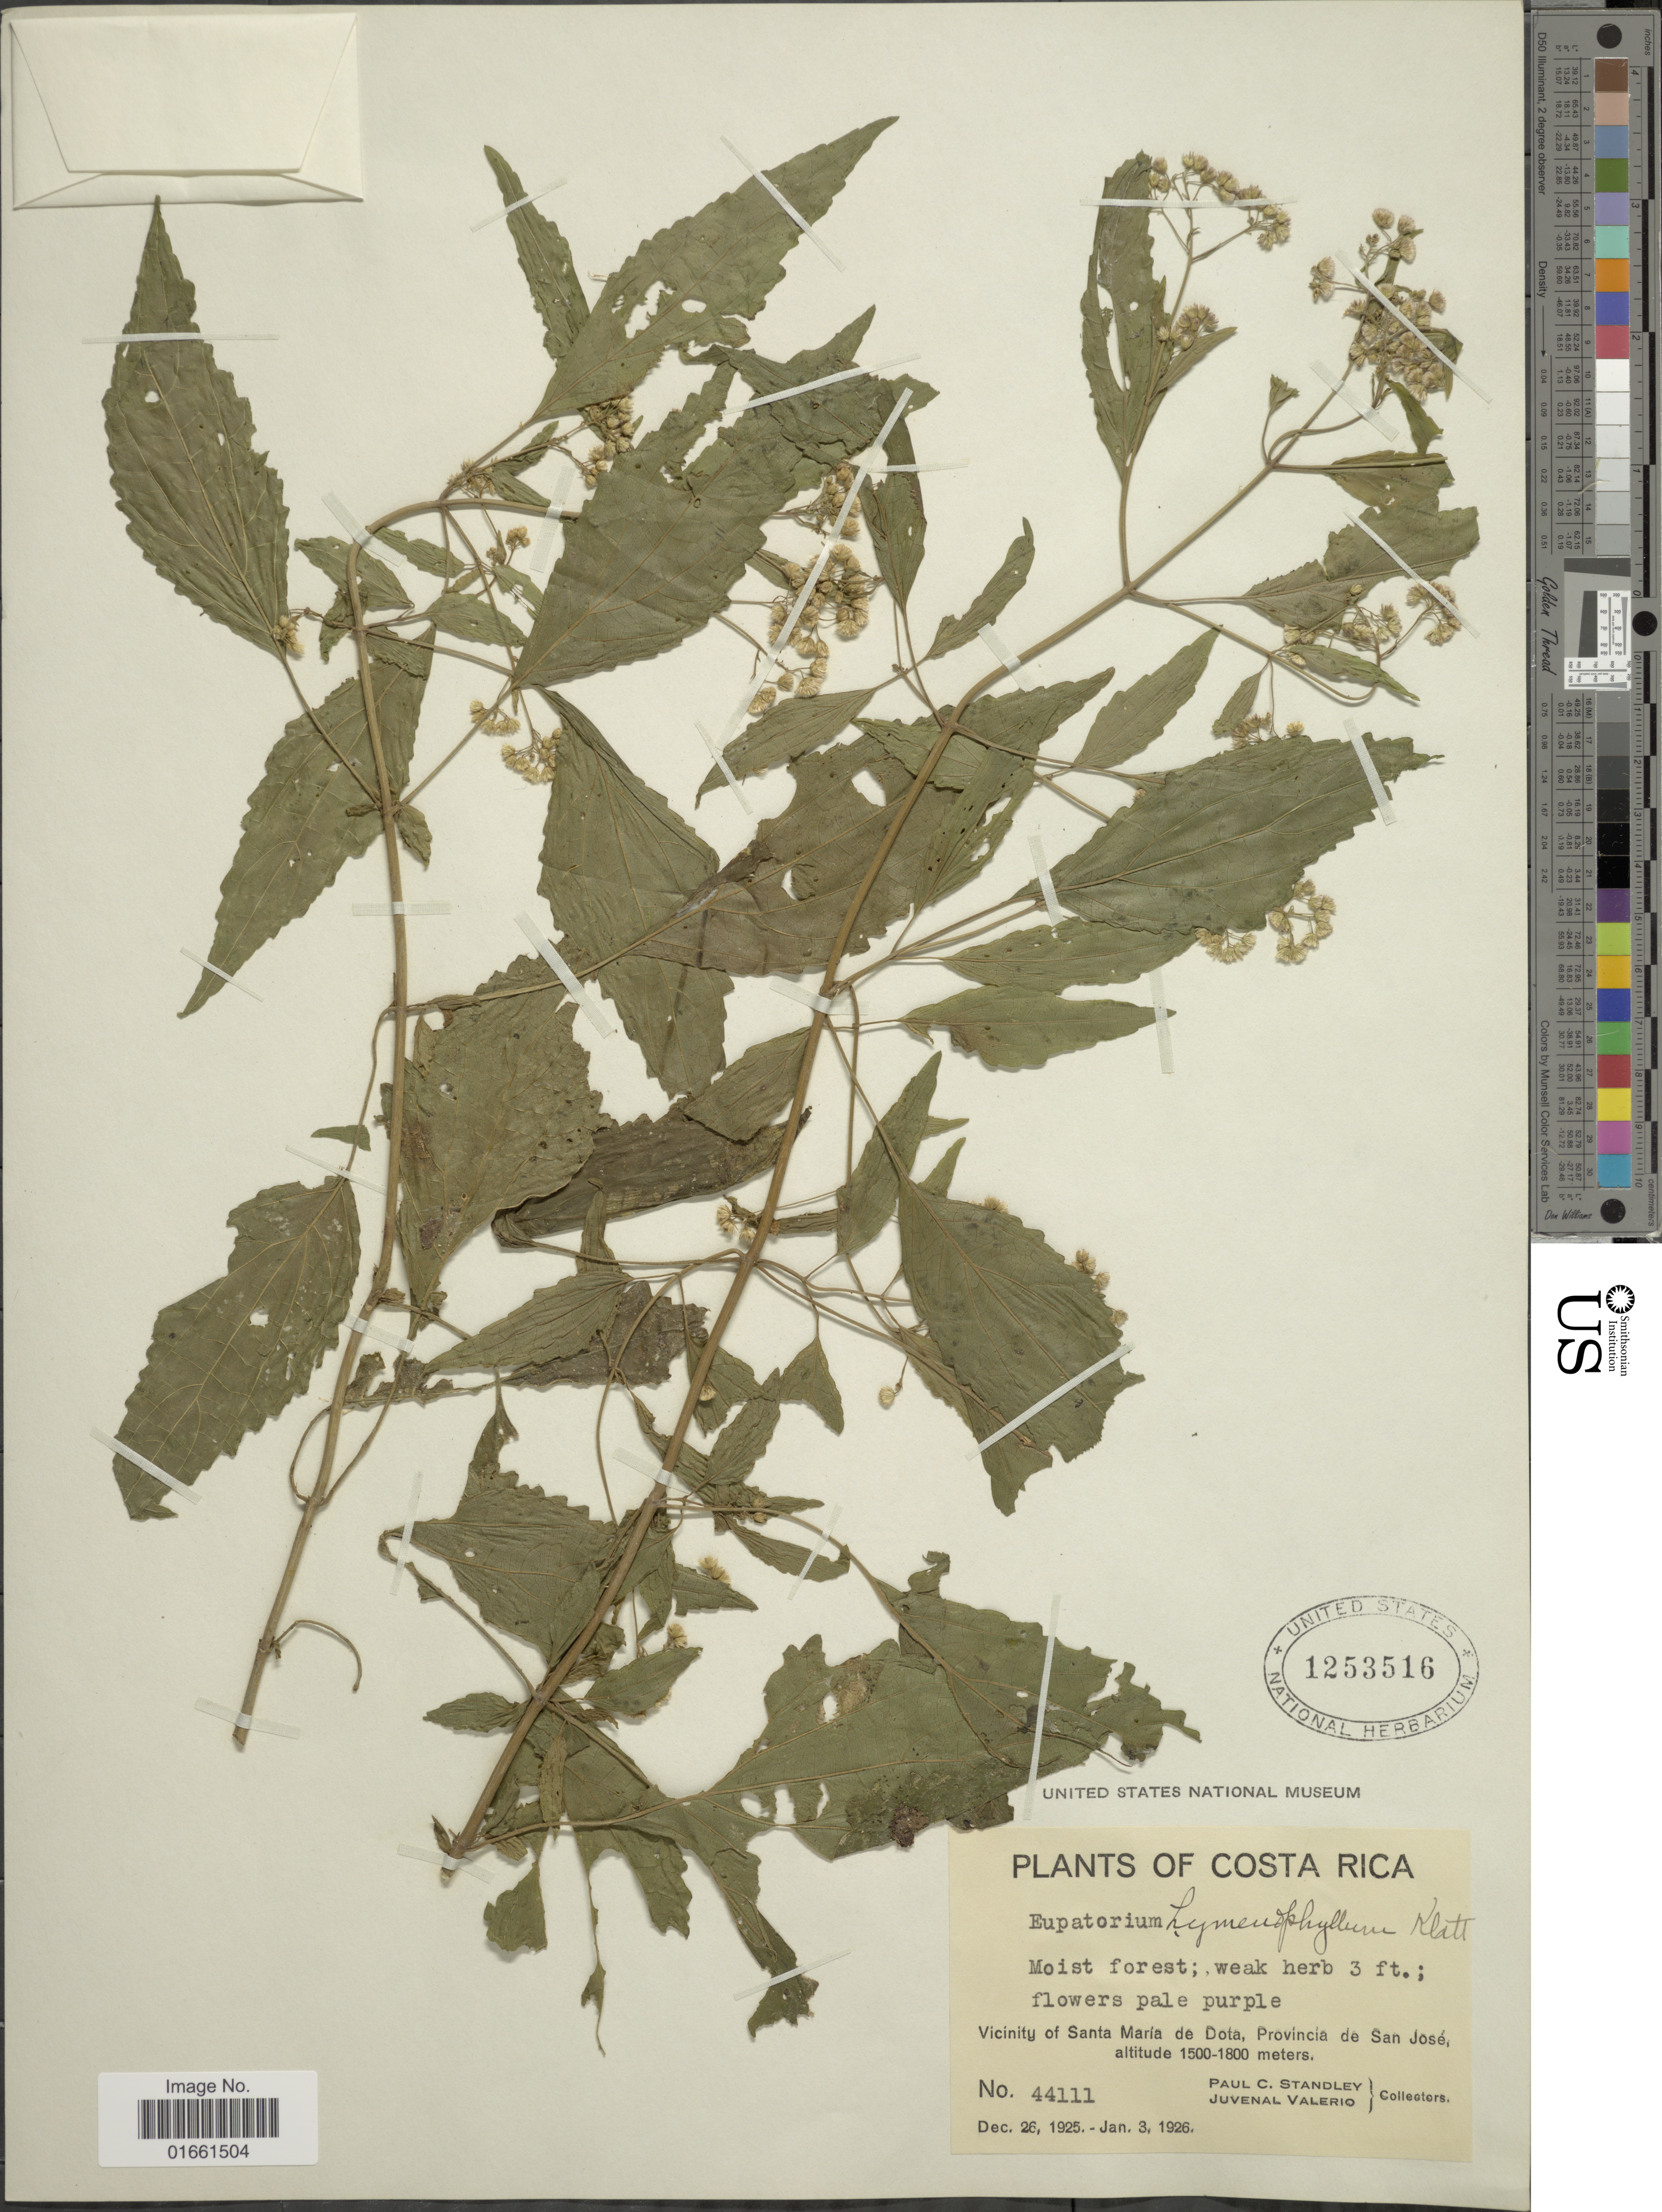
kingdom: Plantae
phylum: Tracheophyta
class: Magnoliopsida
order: Asterales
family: Asteraceae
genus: Fleischmannia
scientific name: Fleischmannia hymenophylla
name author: (Klatt) R.M. King & H. Rob.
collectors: P. C. Standley & J. Valerio R.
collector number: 44111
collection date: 1925-12-26/1926-01-03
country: Costa Rica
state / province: San José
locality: Vicinity of Santa Maria de Dota, Provincia de San Jose.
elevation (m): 1500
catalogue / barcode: US 1253516